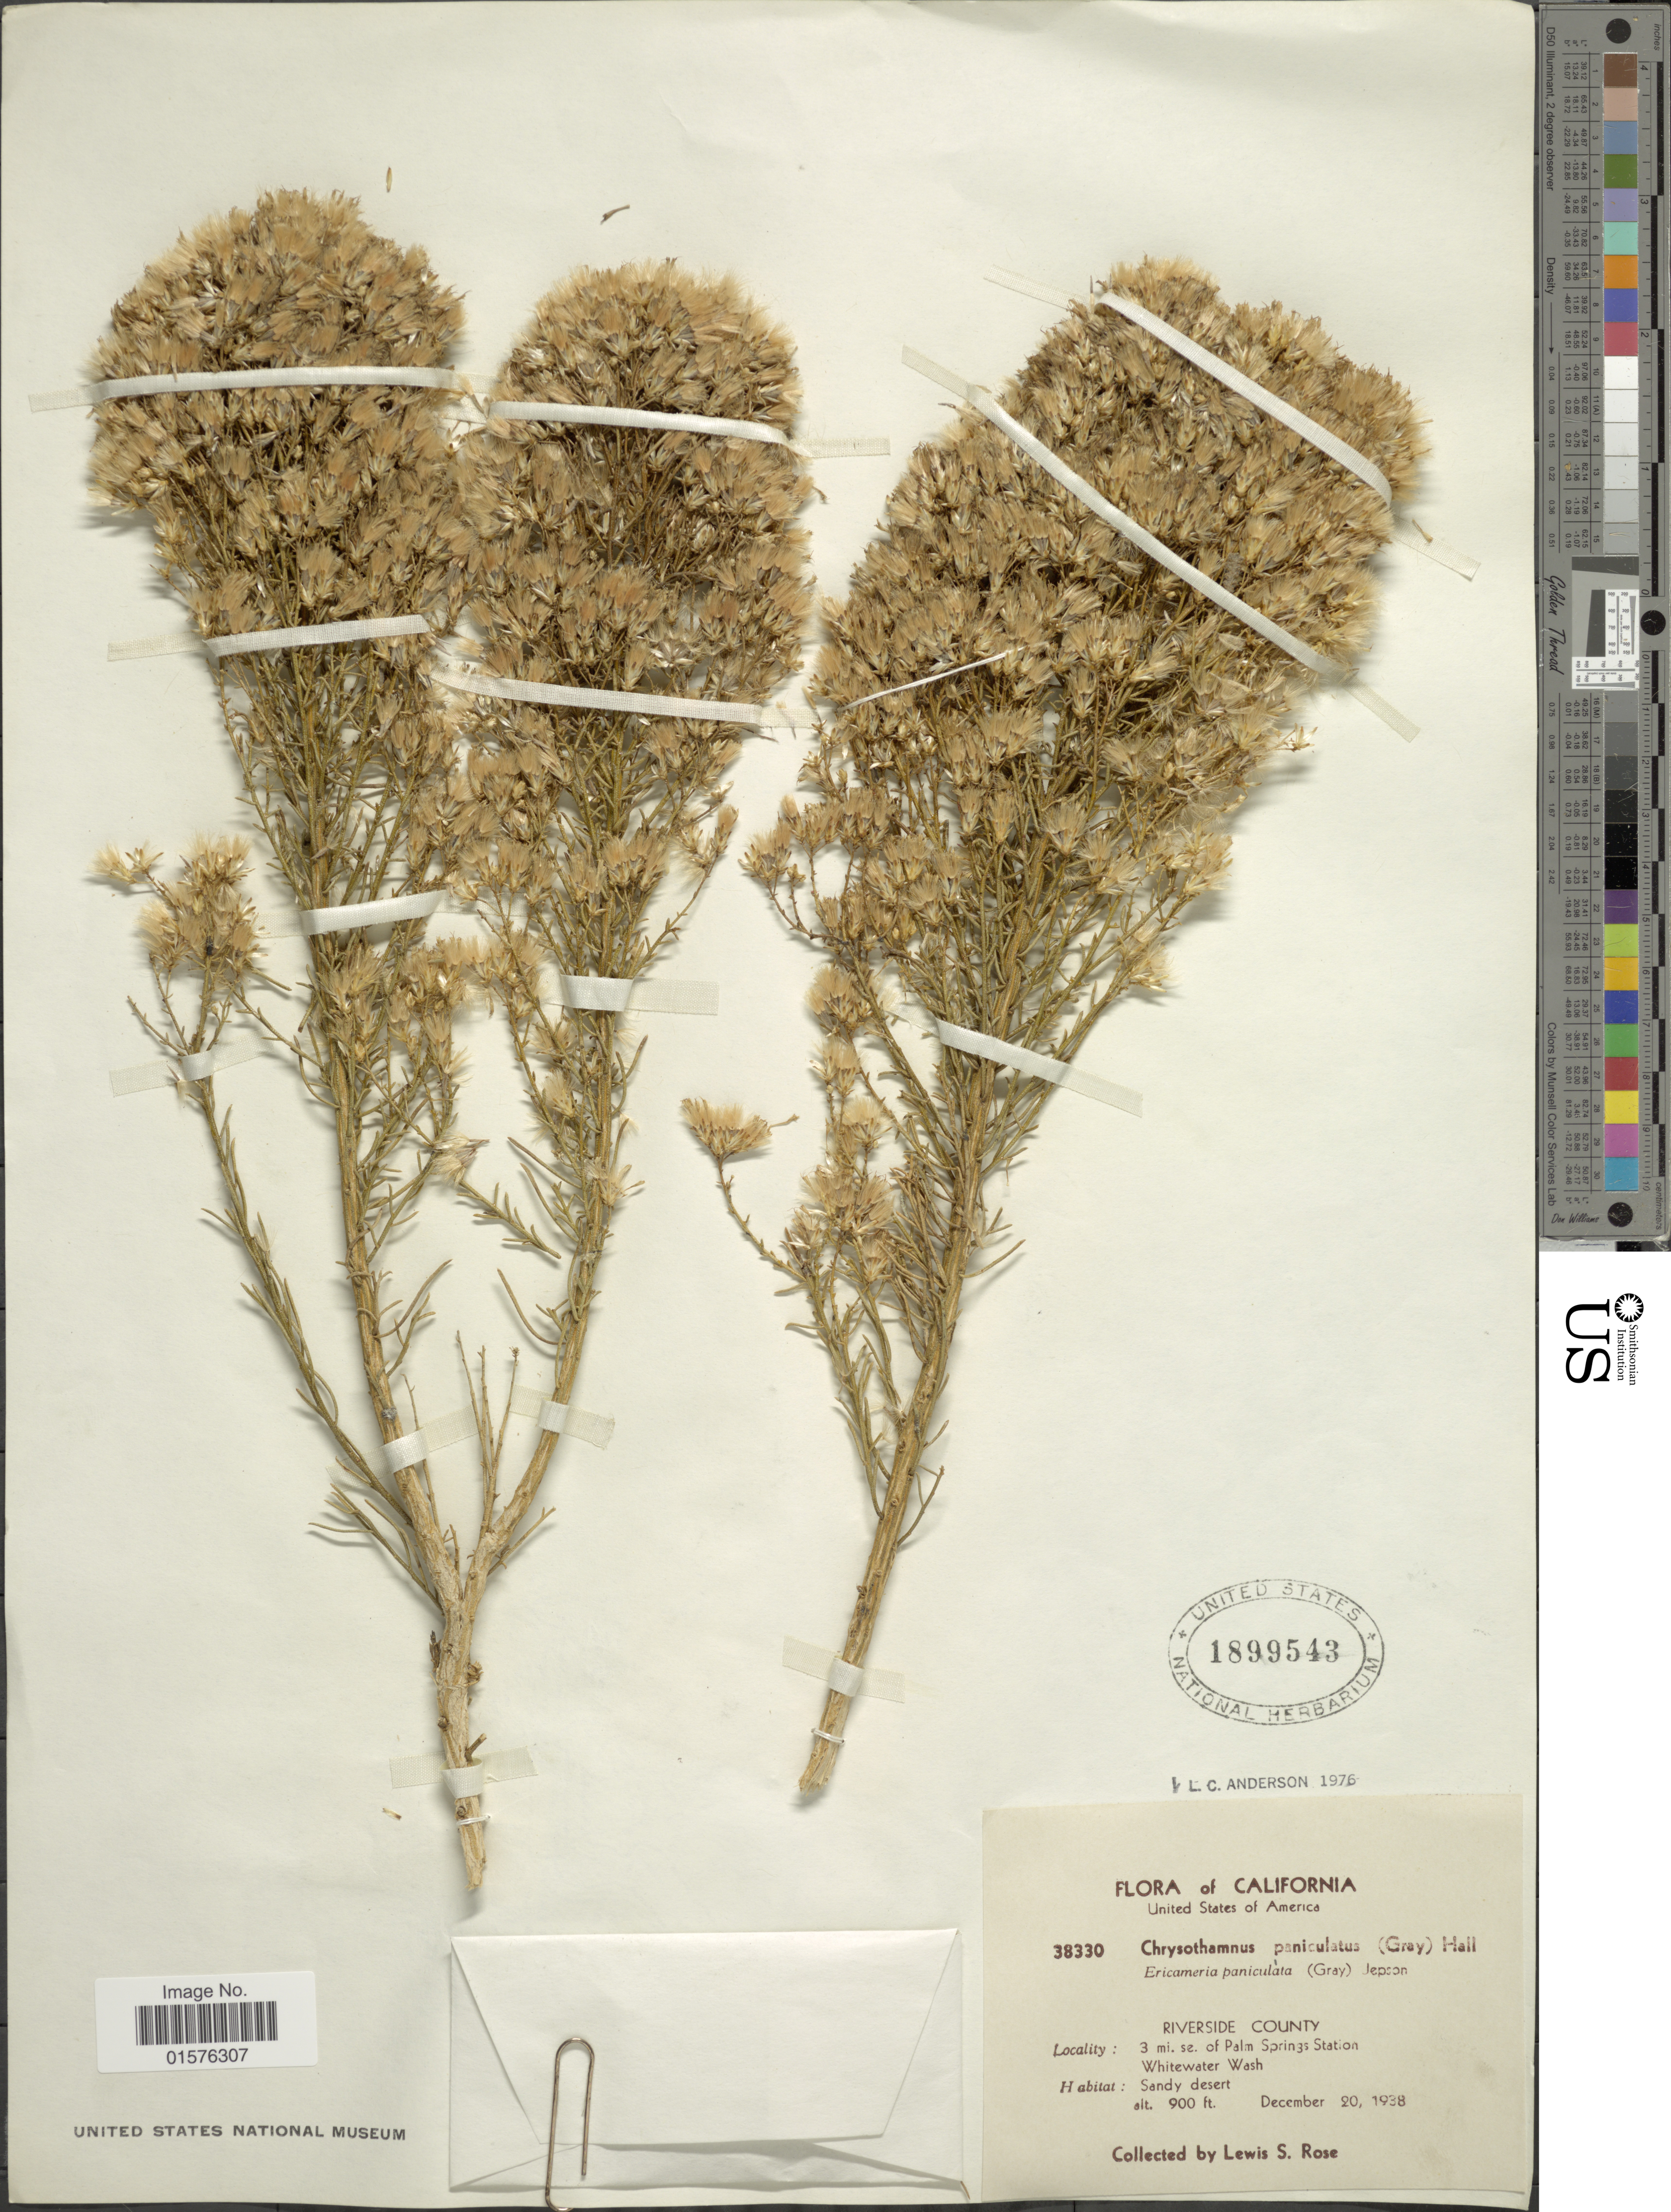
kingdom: Plantae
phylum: Tracheophyta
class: Magnoliopsida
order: Asterales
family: Asteraceae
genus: Ericameria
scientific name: Ericameria paniculata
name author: (A. Gray) Rydb.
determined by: Urbatsch, Lowell E., Curator (LSU), Louisiana State University (UNITED STATES)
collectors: L. S. Rose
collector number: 38330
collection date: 1938-12-20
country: United States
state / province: Nevada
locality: Riverside County: 3 mi. se. of Palm springs Station Whitewater Wash.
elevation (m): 274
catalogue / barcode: US 1899543